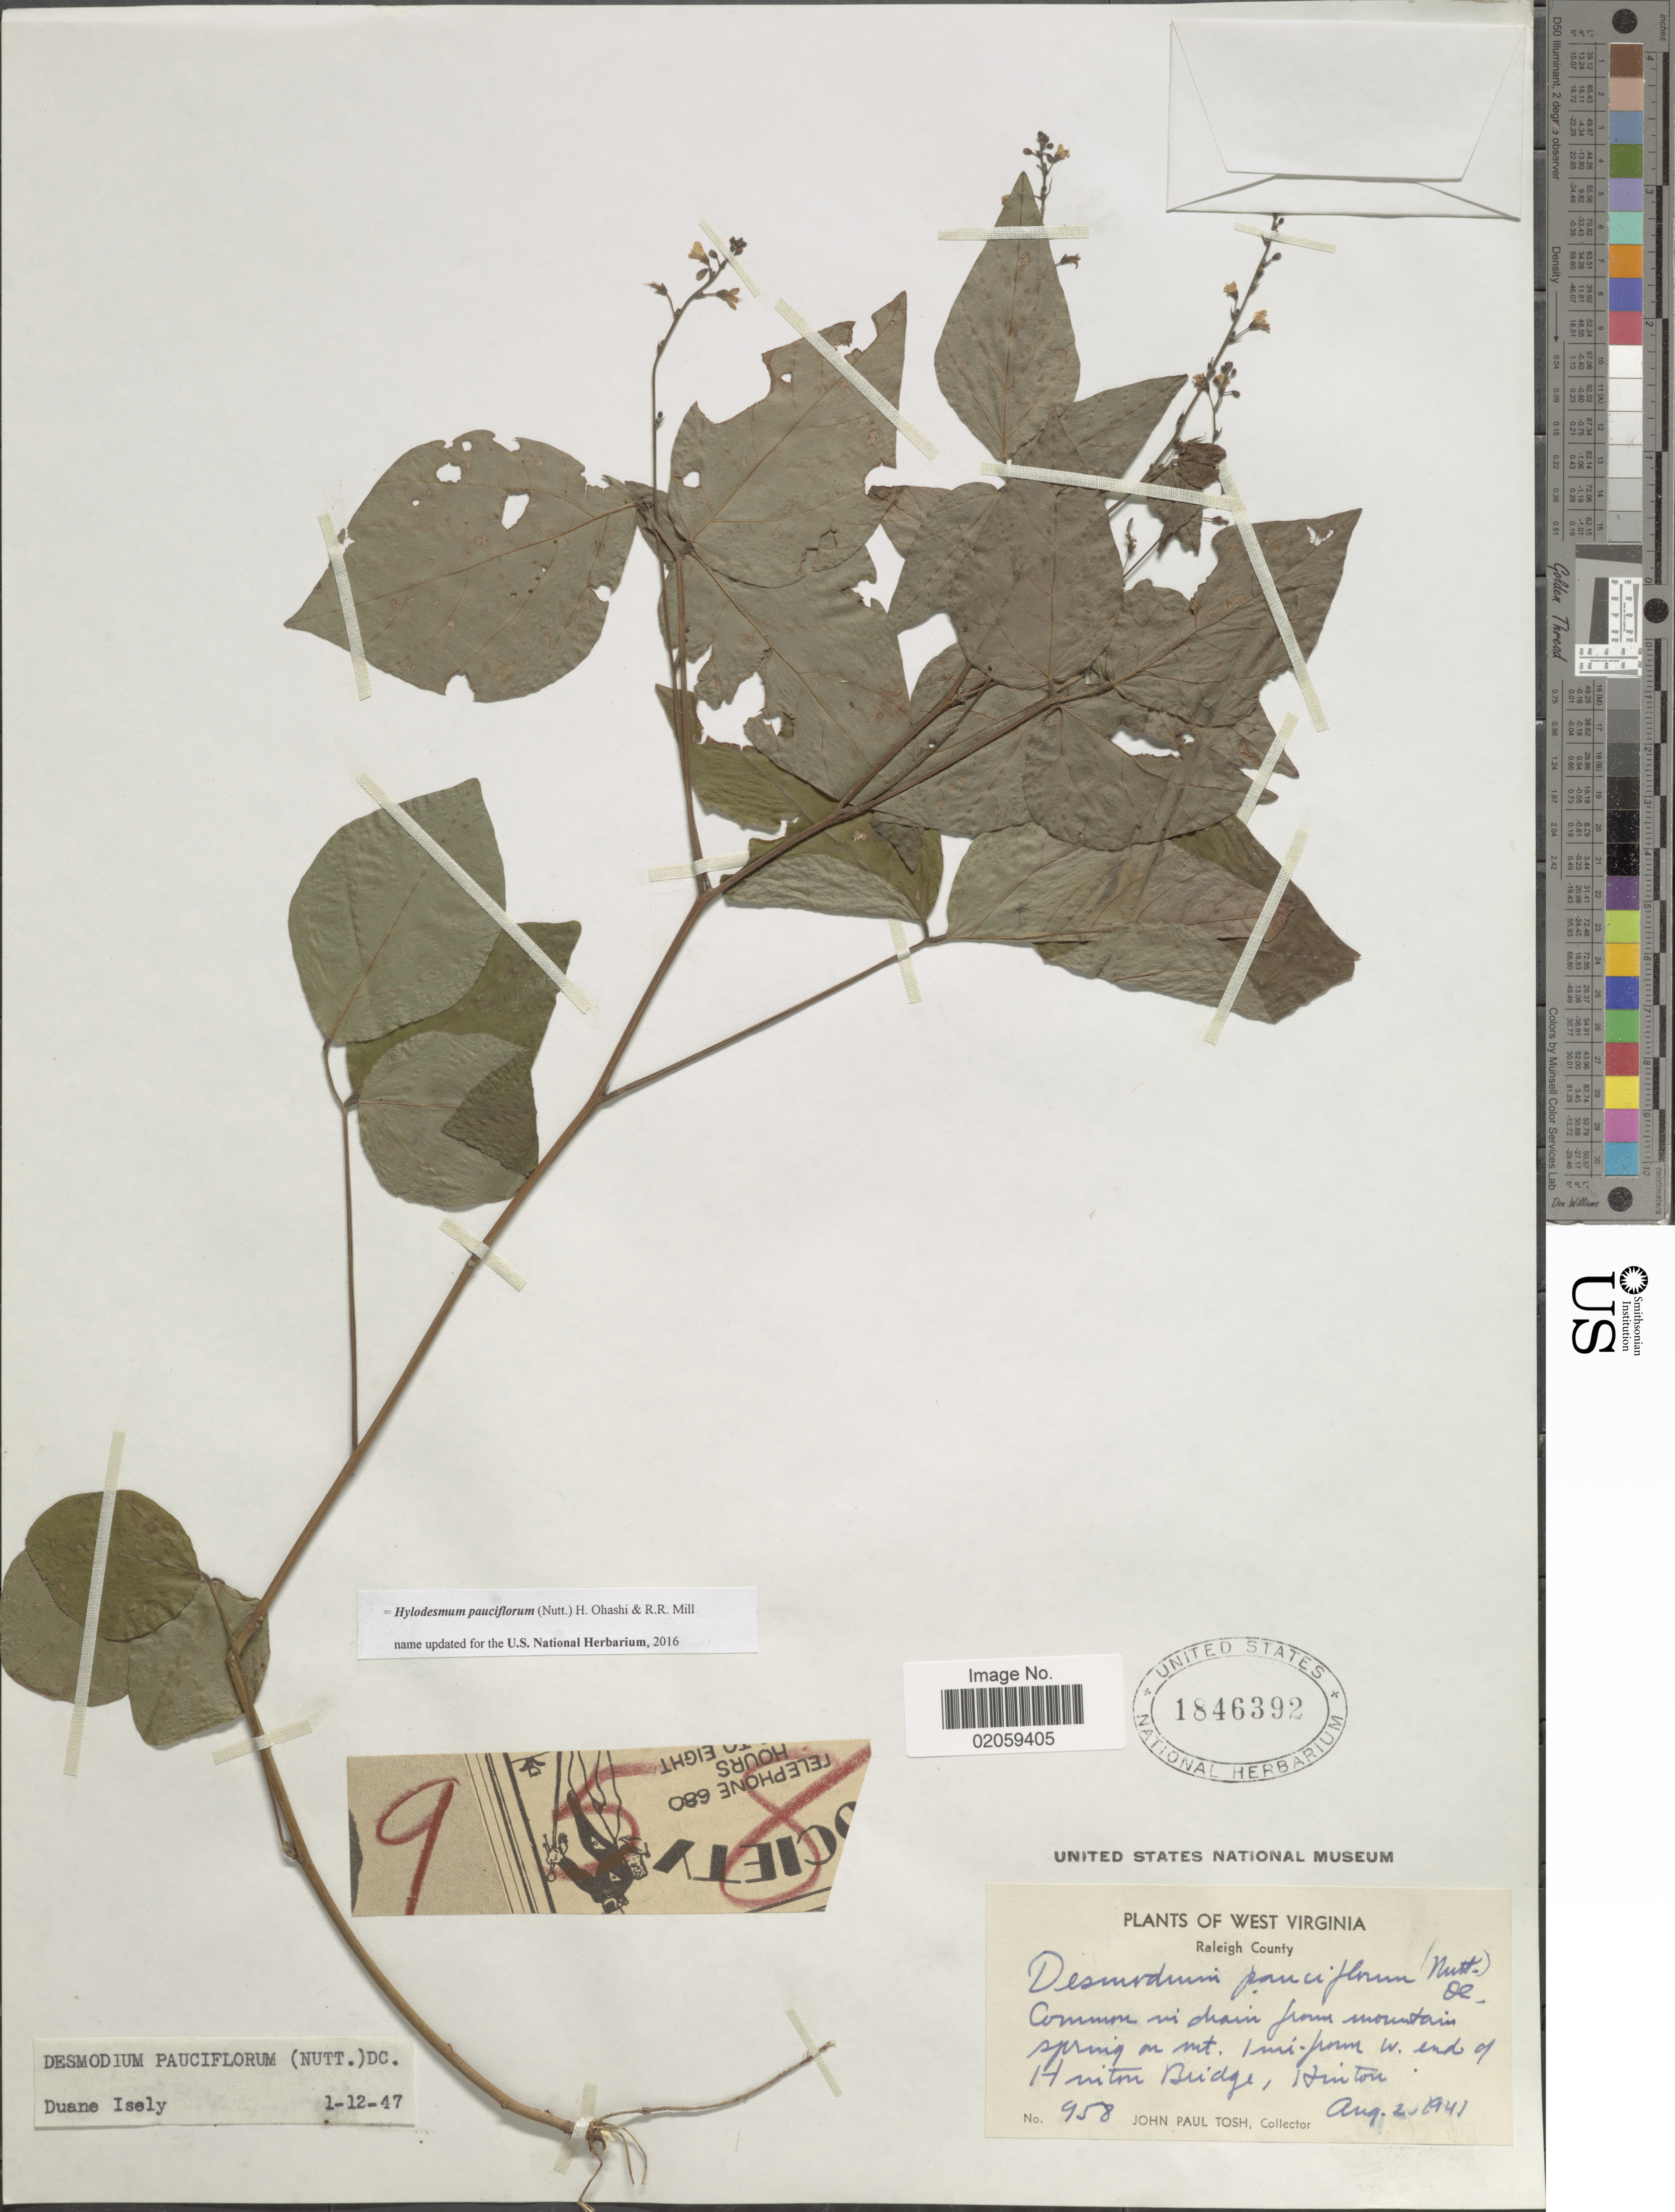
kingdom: Plantae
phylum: Tracheophyta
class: Magnoliopsida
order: Fabales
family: Fabaceae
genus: Hylodesmum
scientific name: Hylodesmum pauciflorum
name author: (Nutt.) H. Ohashi & R.R. Mill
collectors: J. Tosh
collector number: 958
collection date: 1941-08-02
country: United States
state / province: West Virginia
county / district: Raleigh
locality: Raleigh County, from Mountain Spring on Mt. 1 mi. from W. end of Hinton Bridge, Hinton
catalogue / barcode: US 1846392